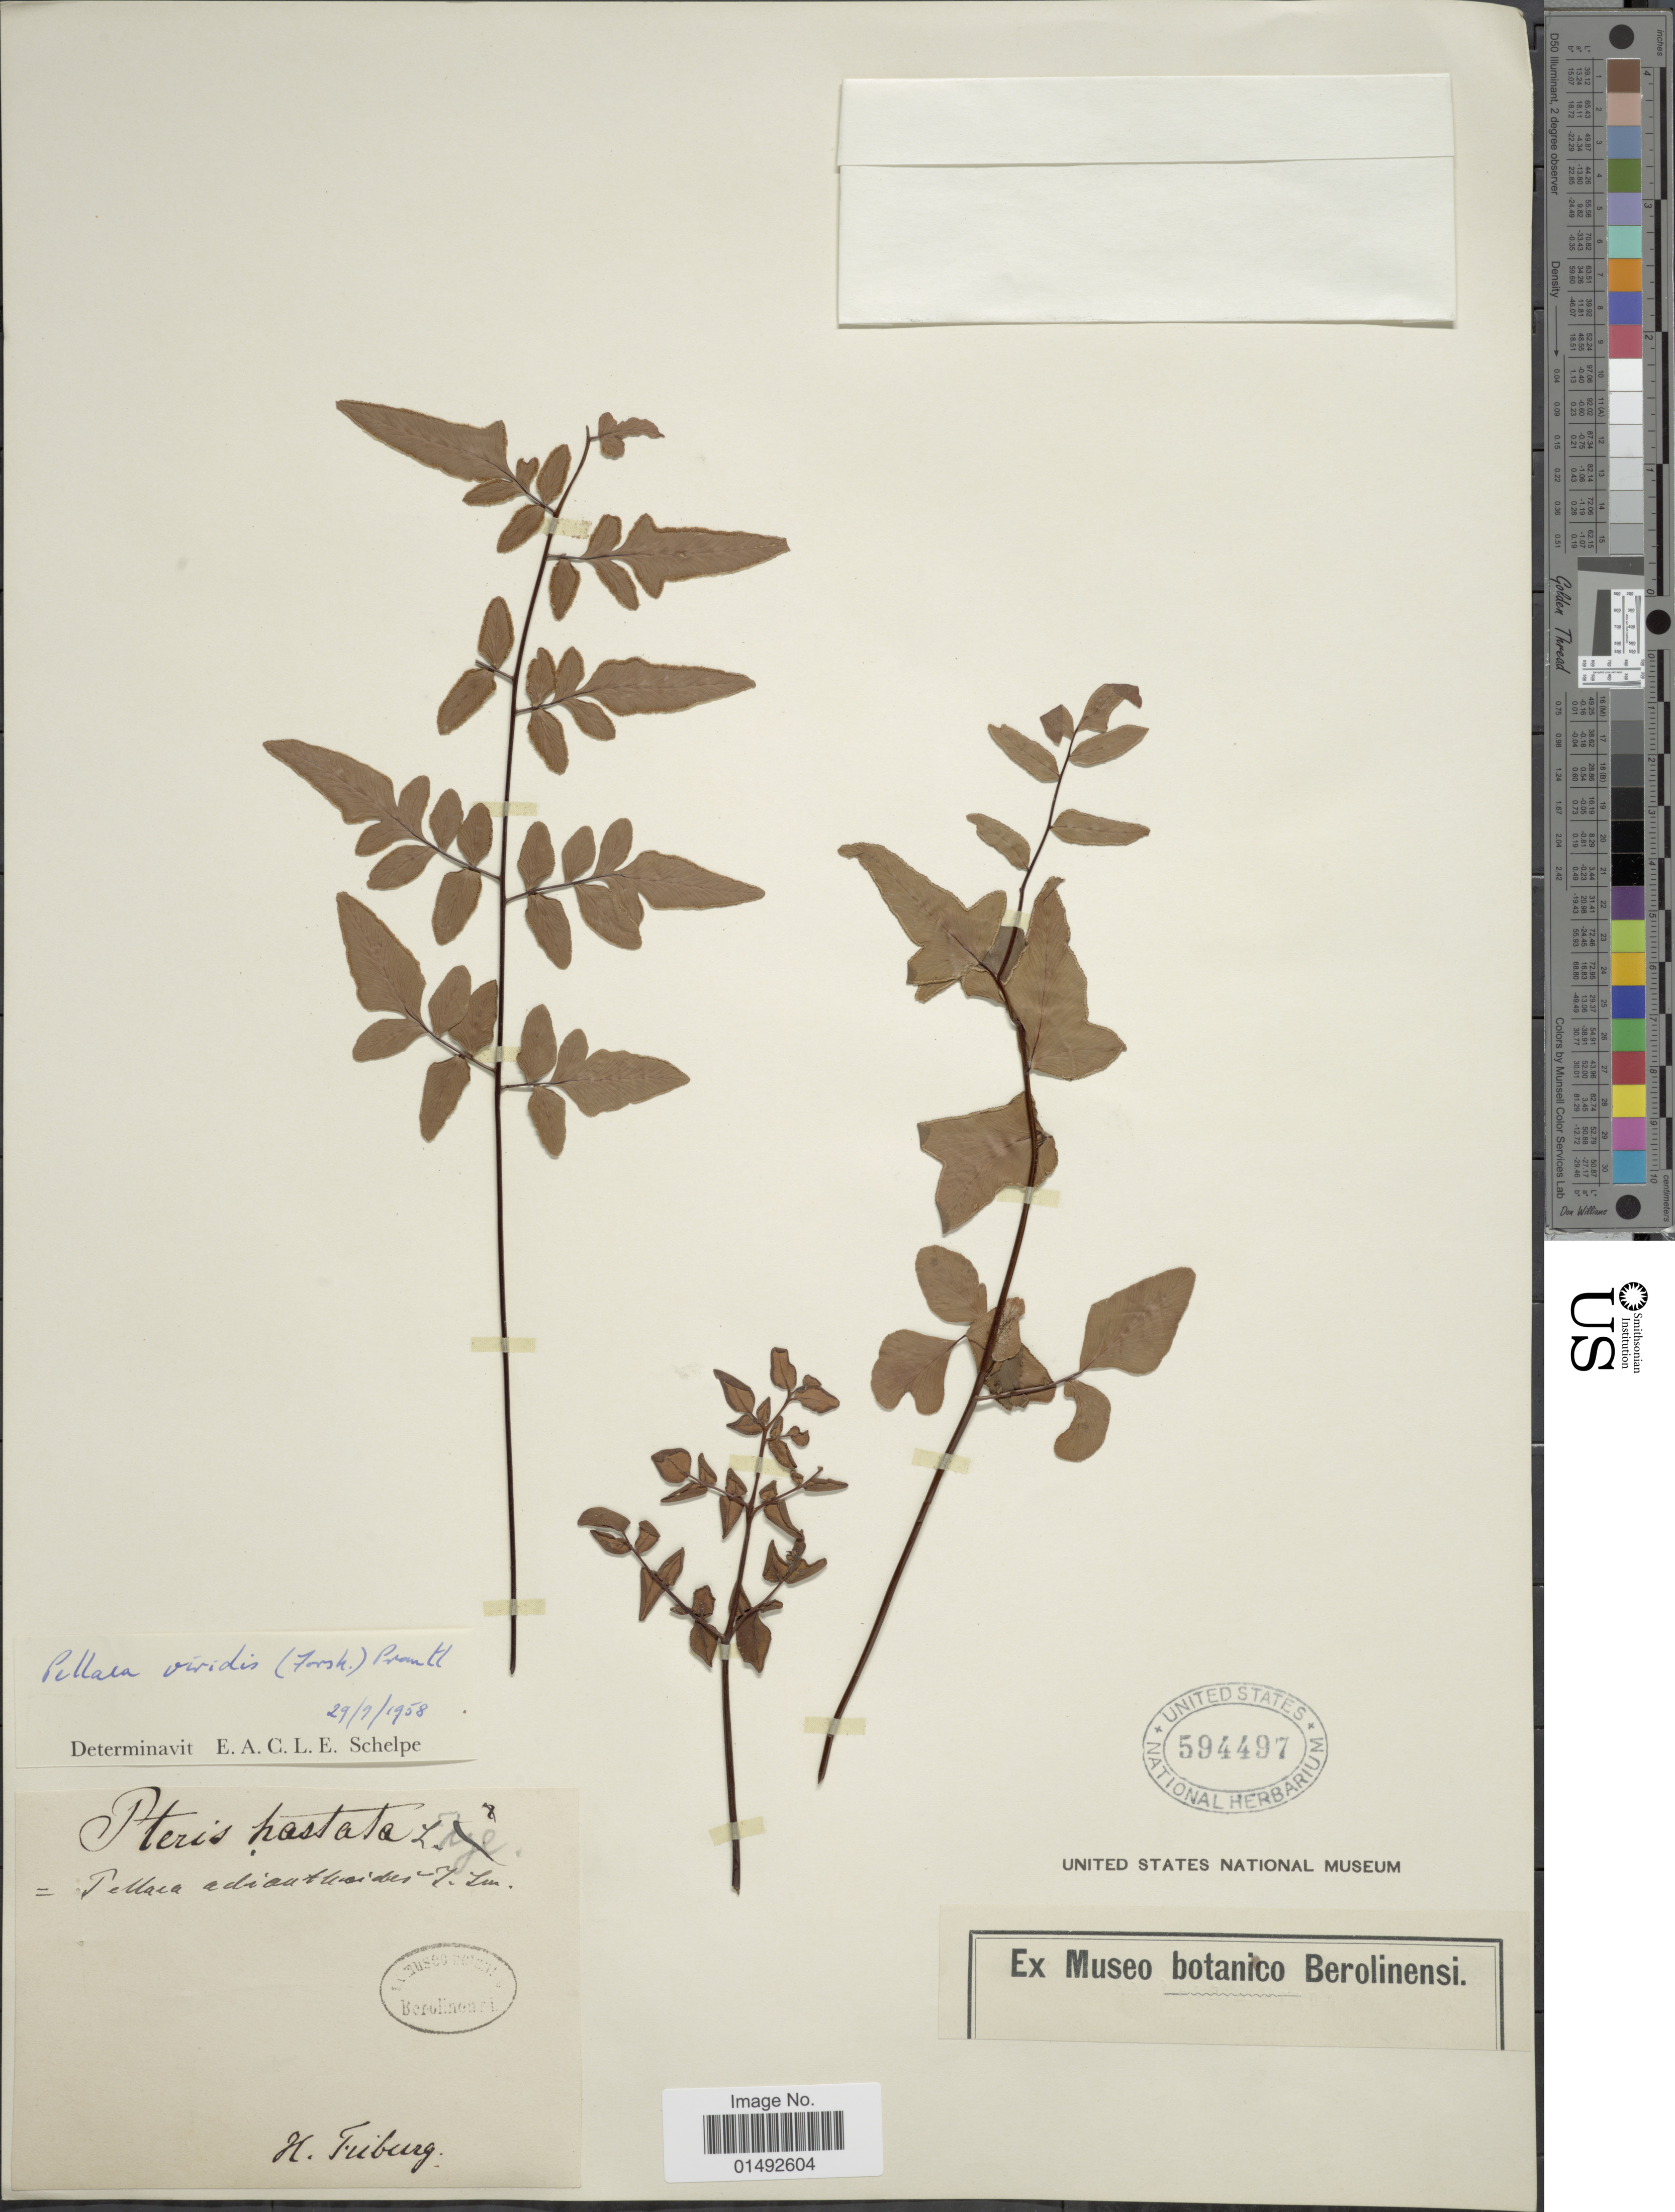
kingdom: Plantae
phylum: Tracheophyta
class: Polypodiopsida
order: Polypodiales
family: Pteridaceae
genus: Pellaea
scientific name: Pellaea viridis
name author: (Forssk.) Prantl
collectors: H. Fuburg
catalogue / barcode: US 594497